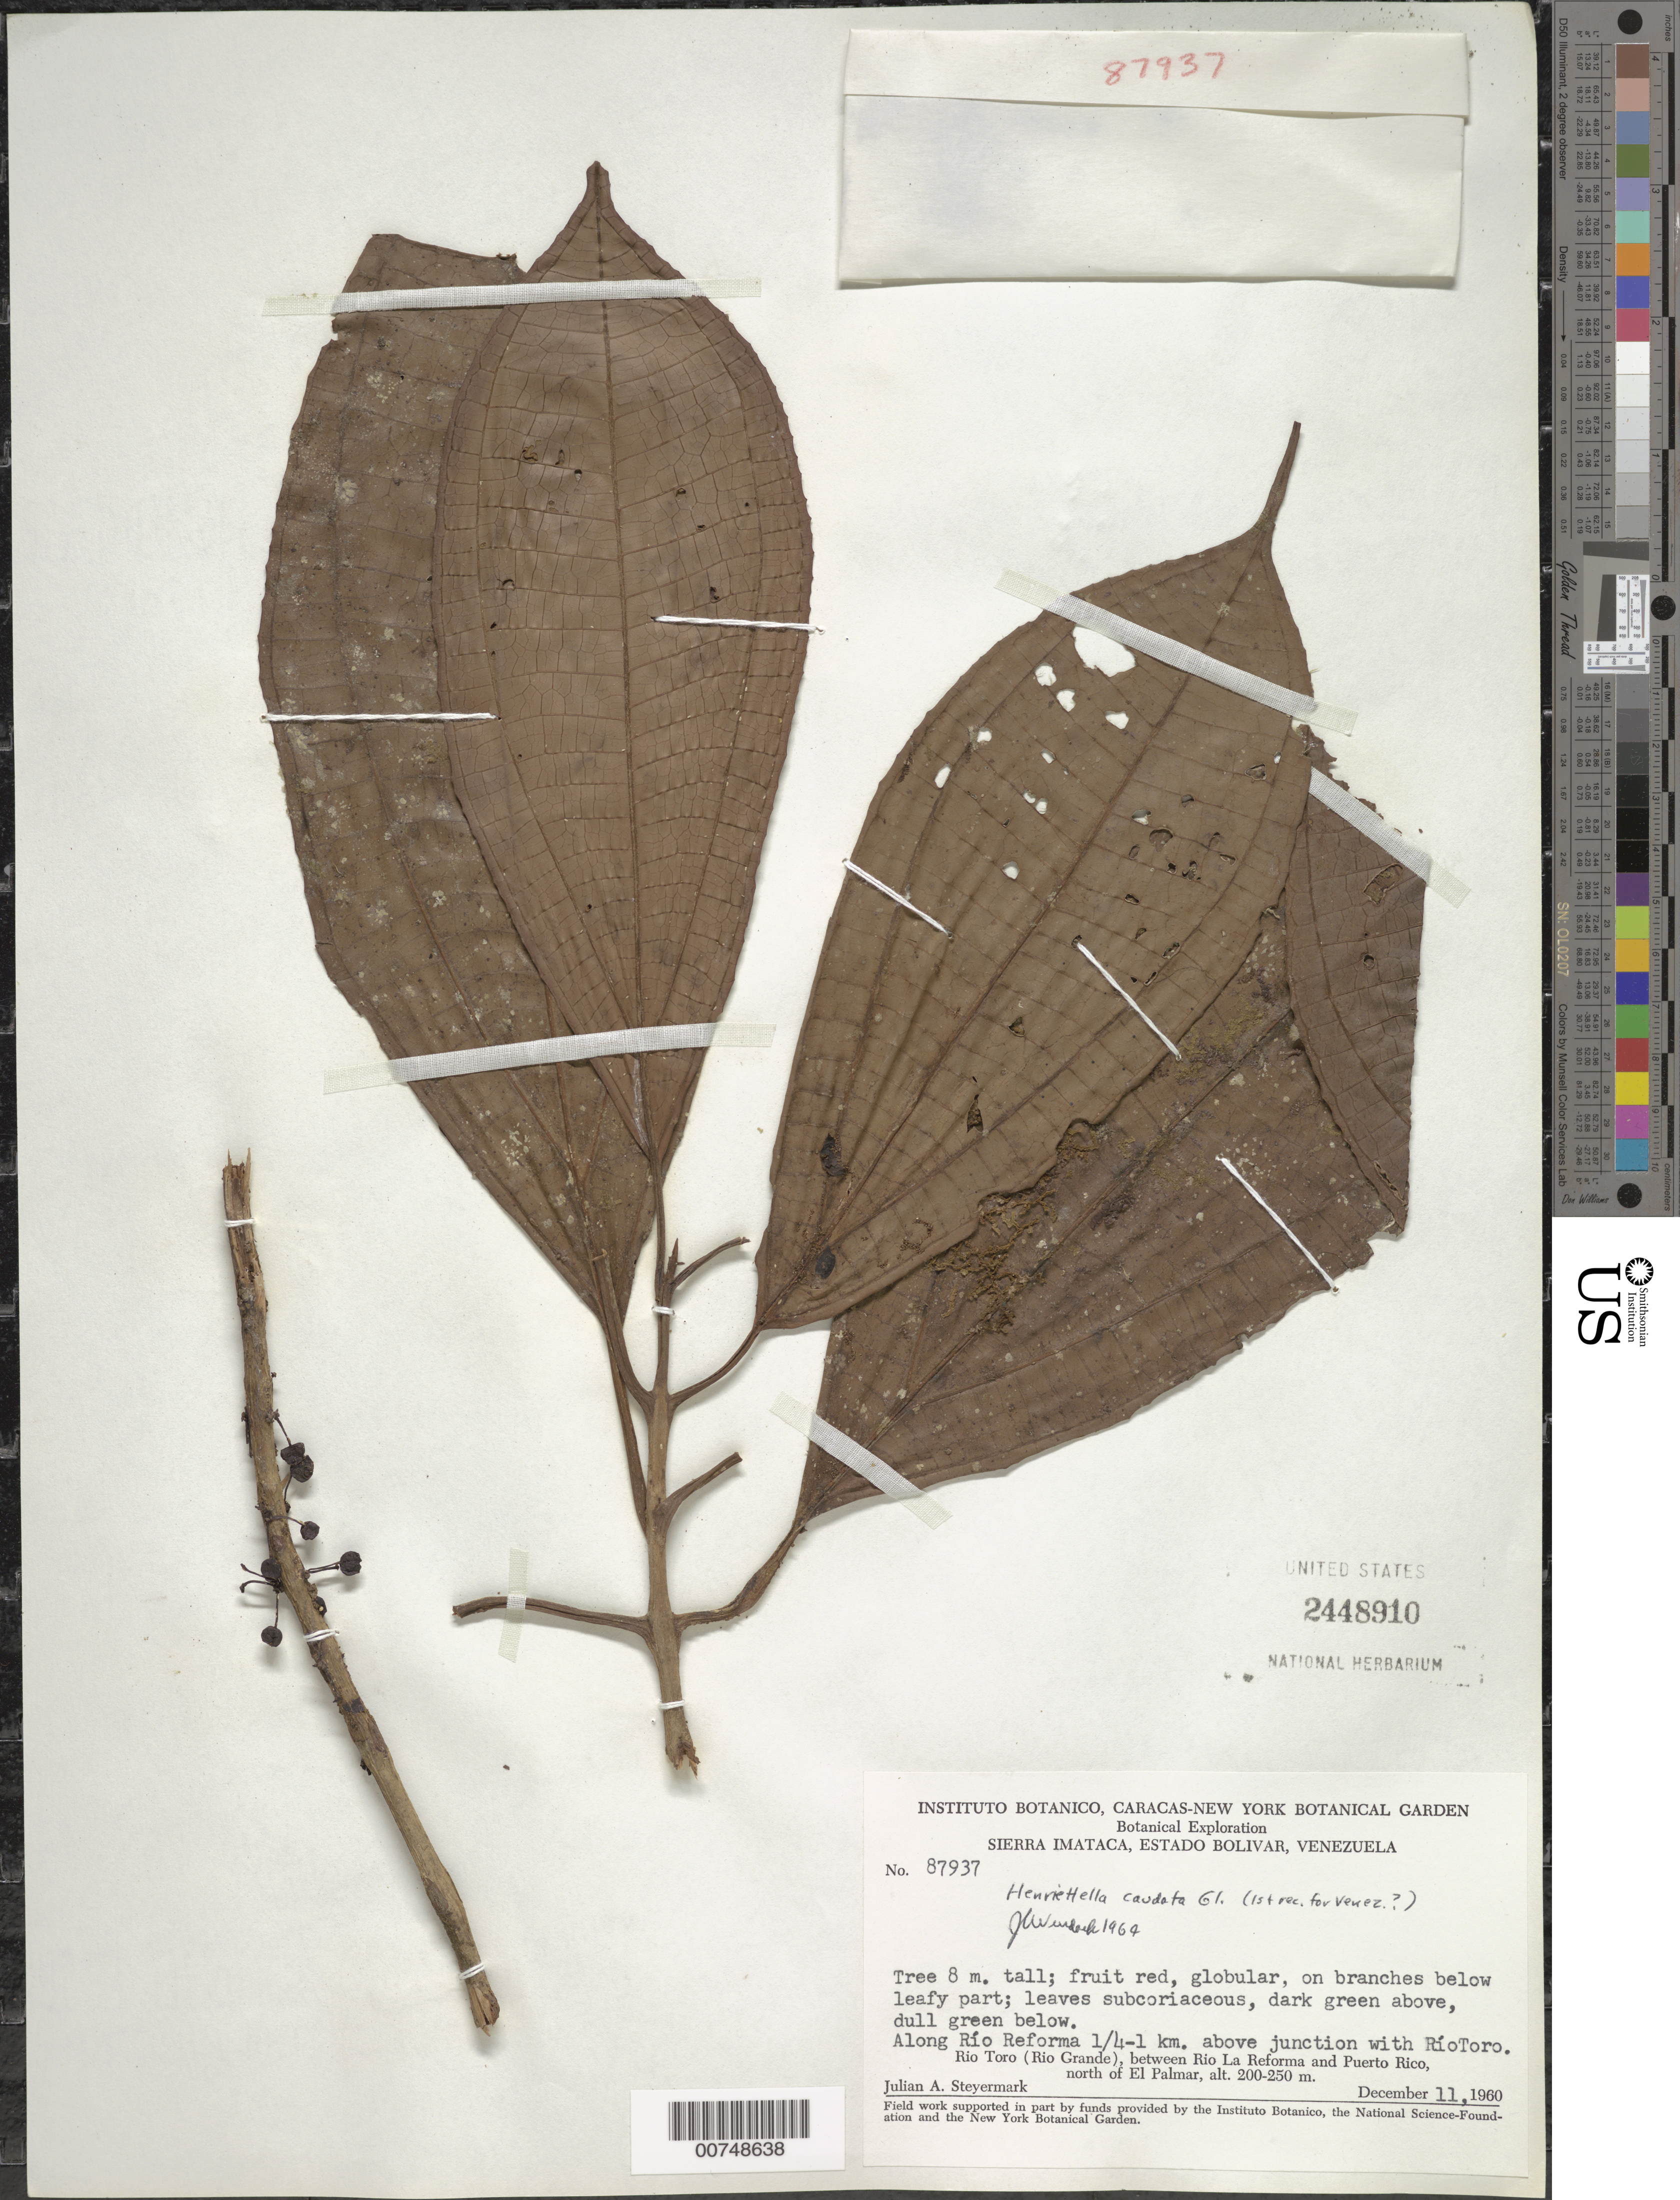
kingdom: Plantae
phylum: Tracheophyta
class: Magnoliopsida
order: Myrtales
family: Melastomataceae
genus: Henriettea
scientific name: Henriettea caudata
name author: (Gleason) Penneys et al.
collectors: J. Steyermark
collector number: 87937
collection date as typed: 11-Dec-60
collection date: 1960-12-11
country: Venezuela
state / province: Bolívar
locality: Río Reforma, 0.25-1 km above junction with Río Toro (Río Grande), between Río La Reforma and Puerto Rico, N of El Palmar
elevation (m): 200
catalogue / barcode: US 2448910